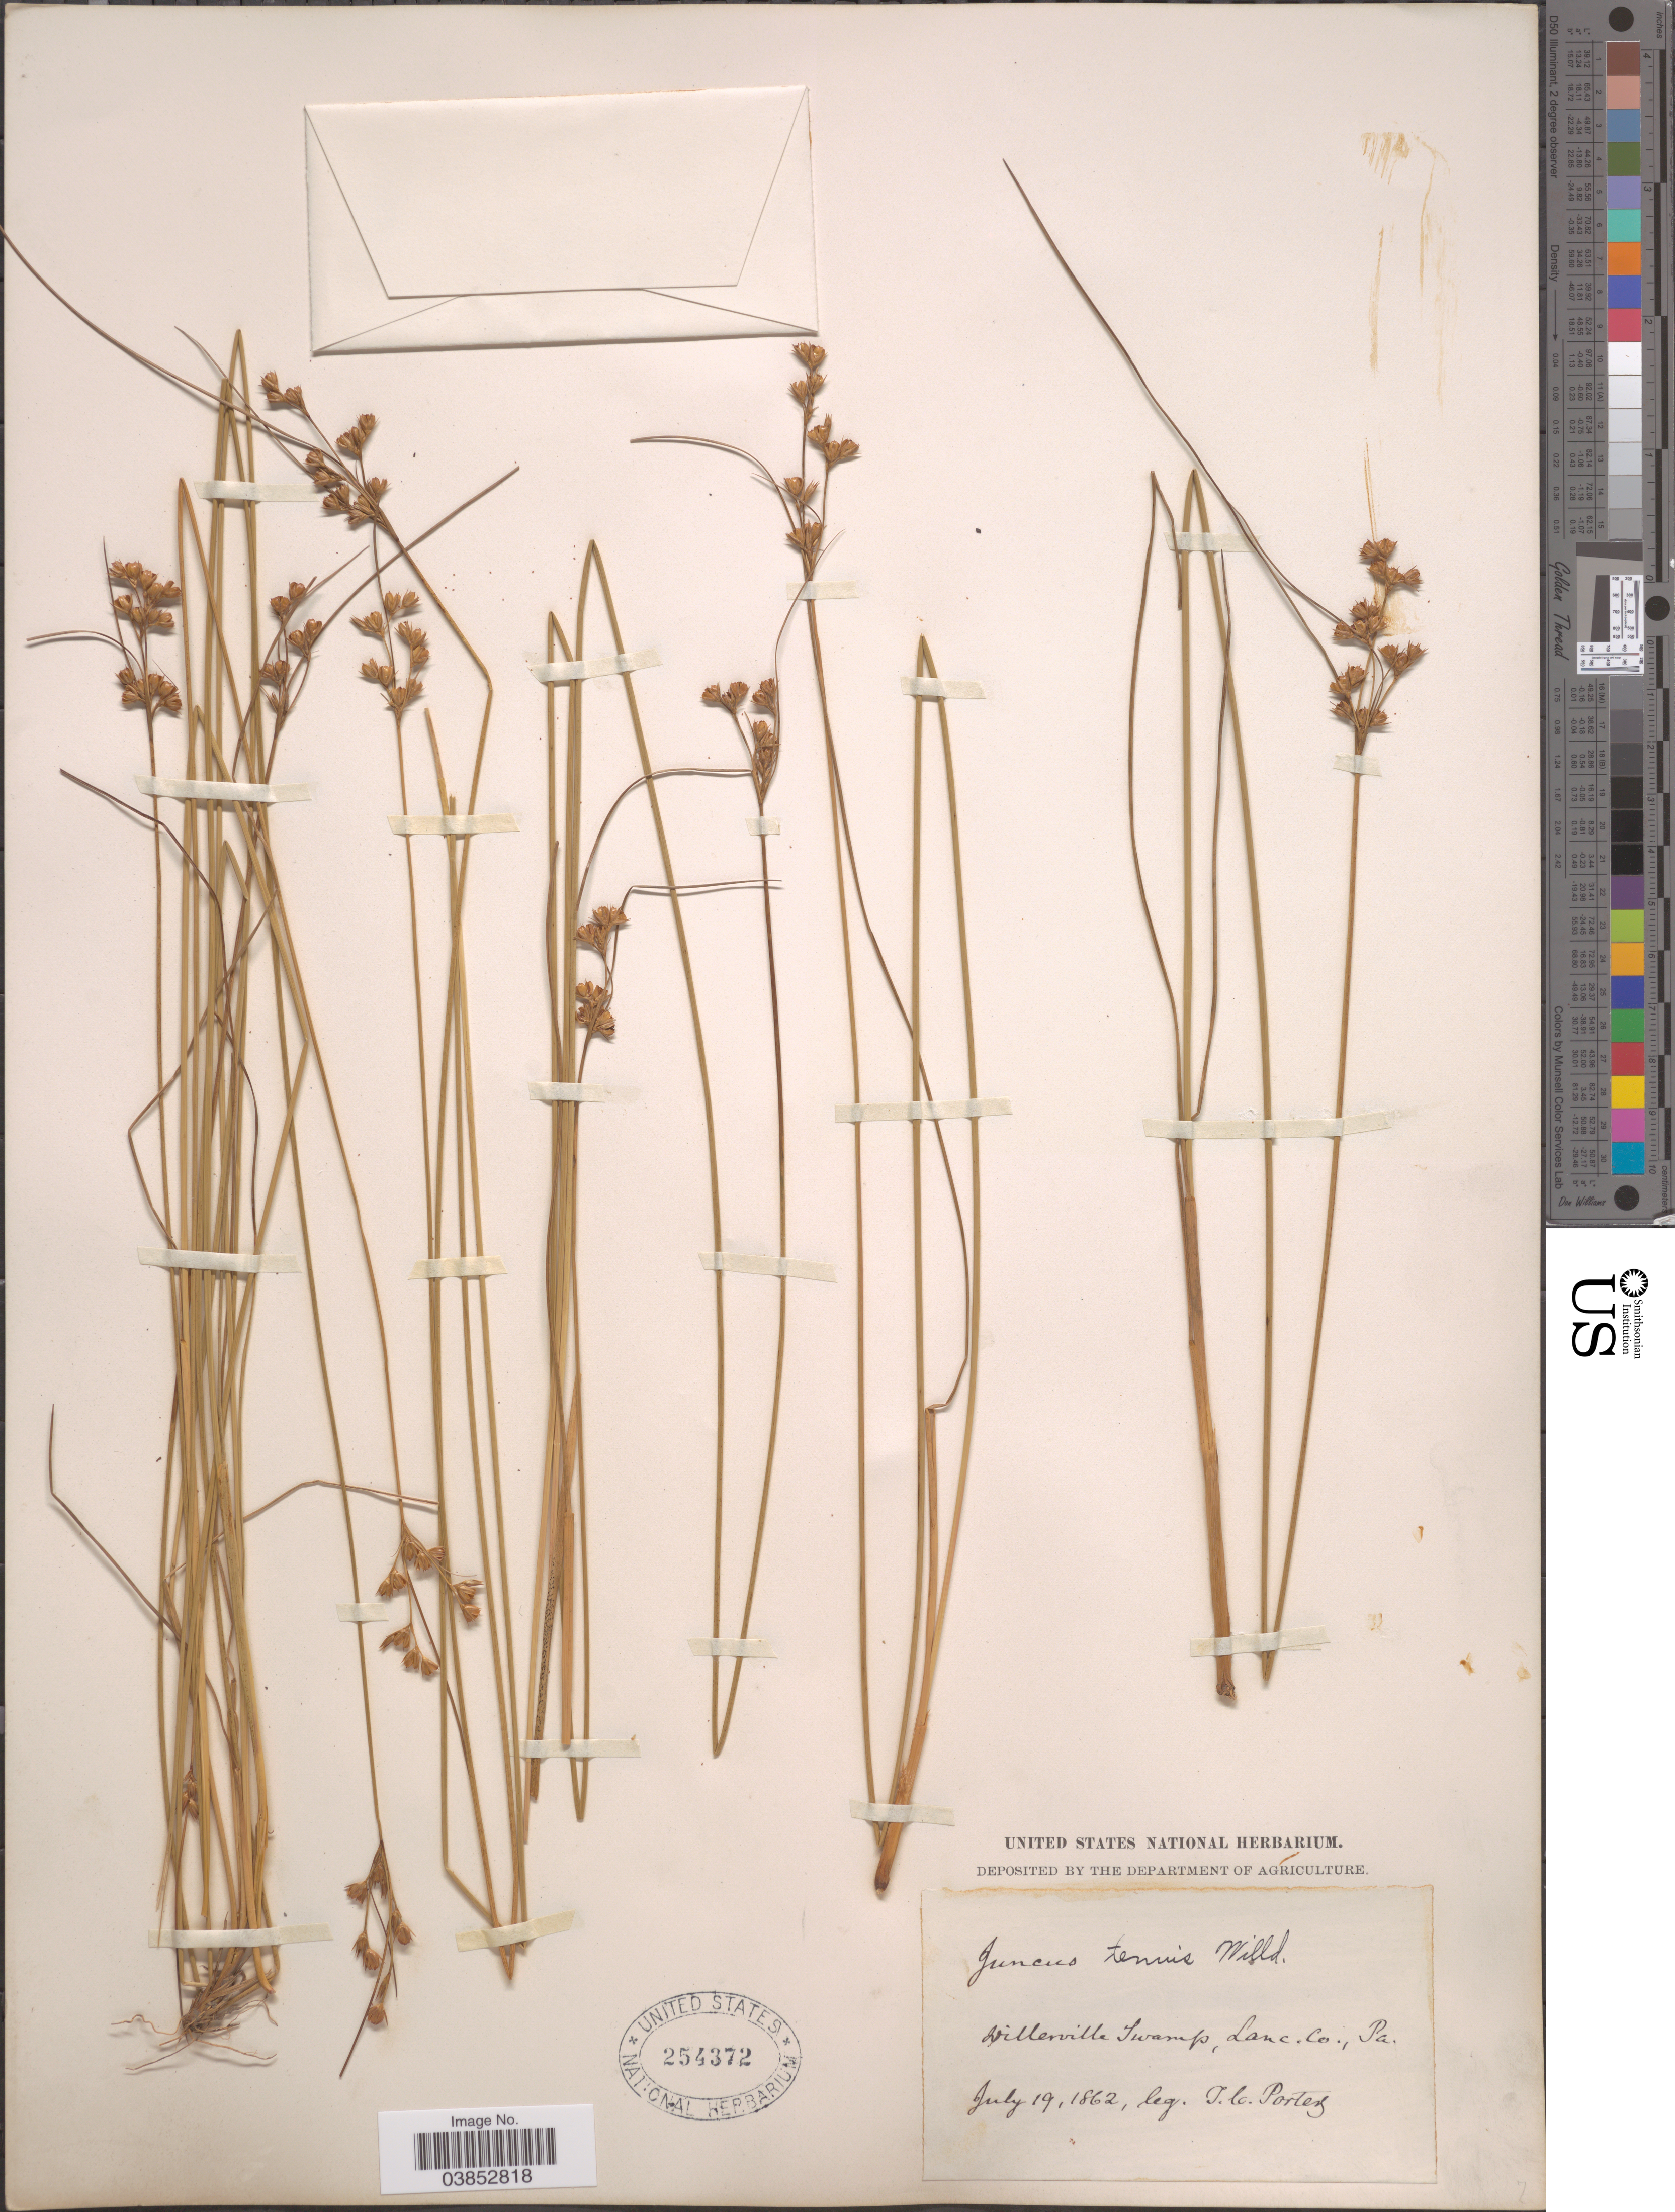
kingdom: Plantae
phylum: Tracheophyta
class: Liliopsida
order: Poales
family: Juncaceae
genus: Juncus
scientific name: Juncus dudleyi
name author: Wiegand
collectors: T. Porter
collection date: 1862-07-19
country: United States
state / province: Pennsylvania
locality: Dillerville Swamp, Lanc. Co.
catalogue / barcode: US 254372